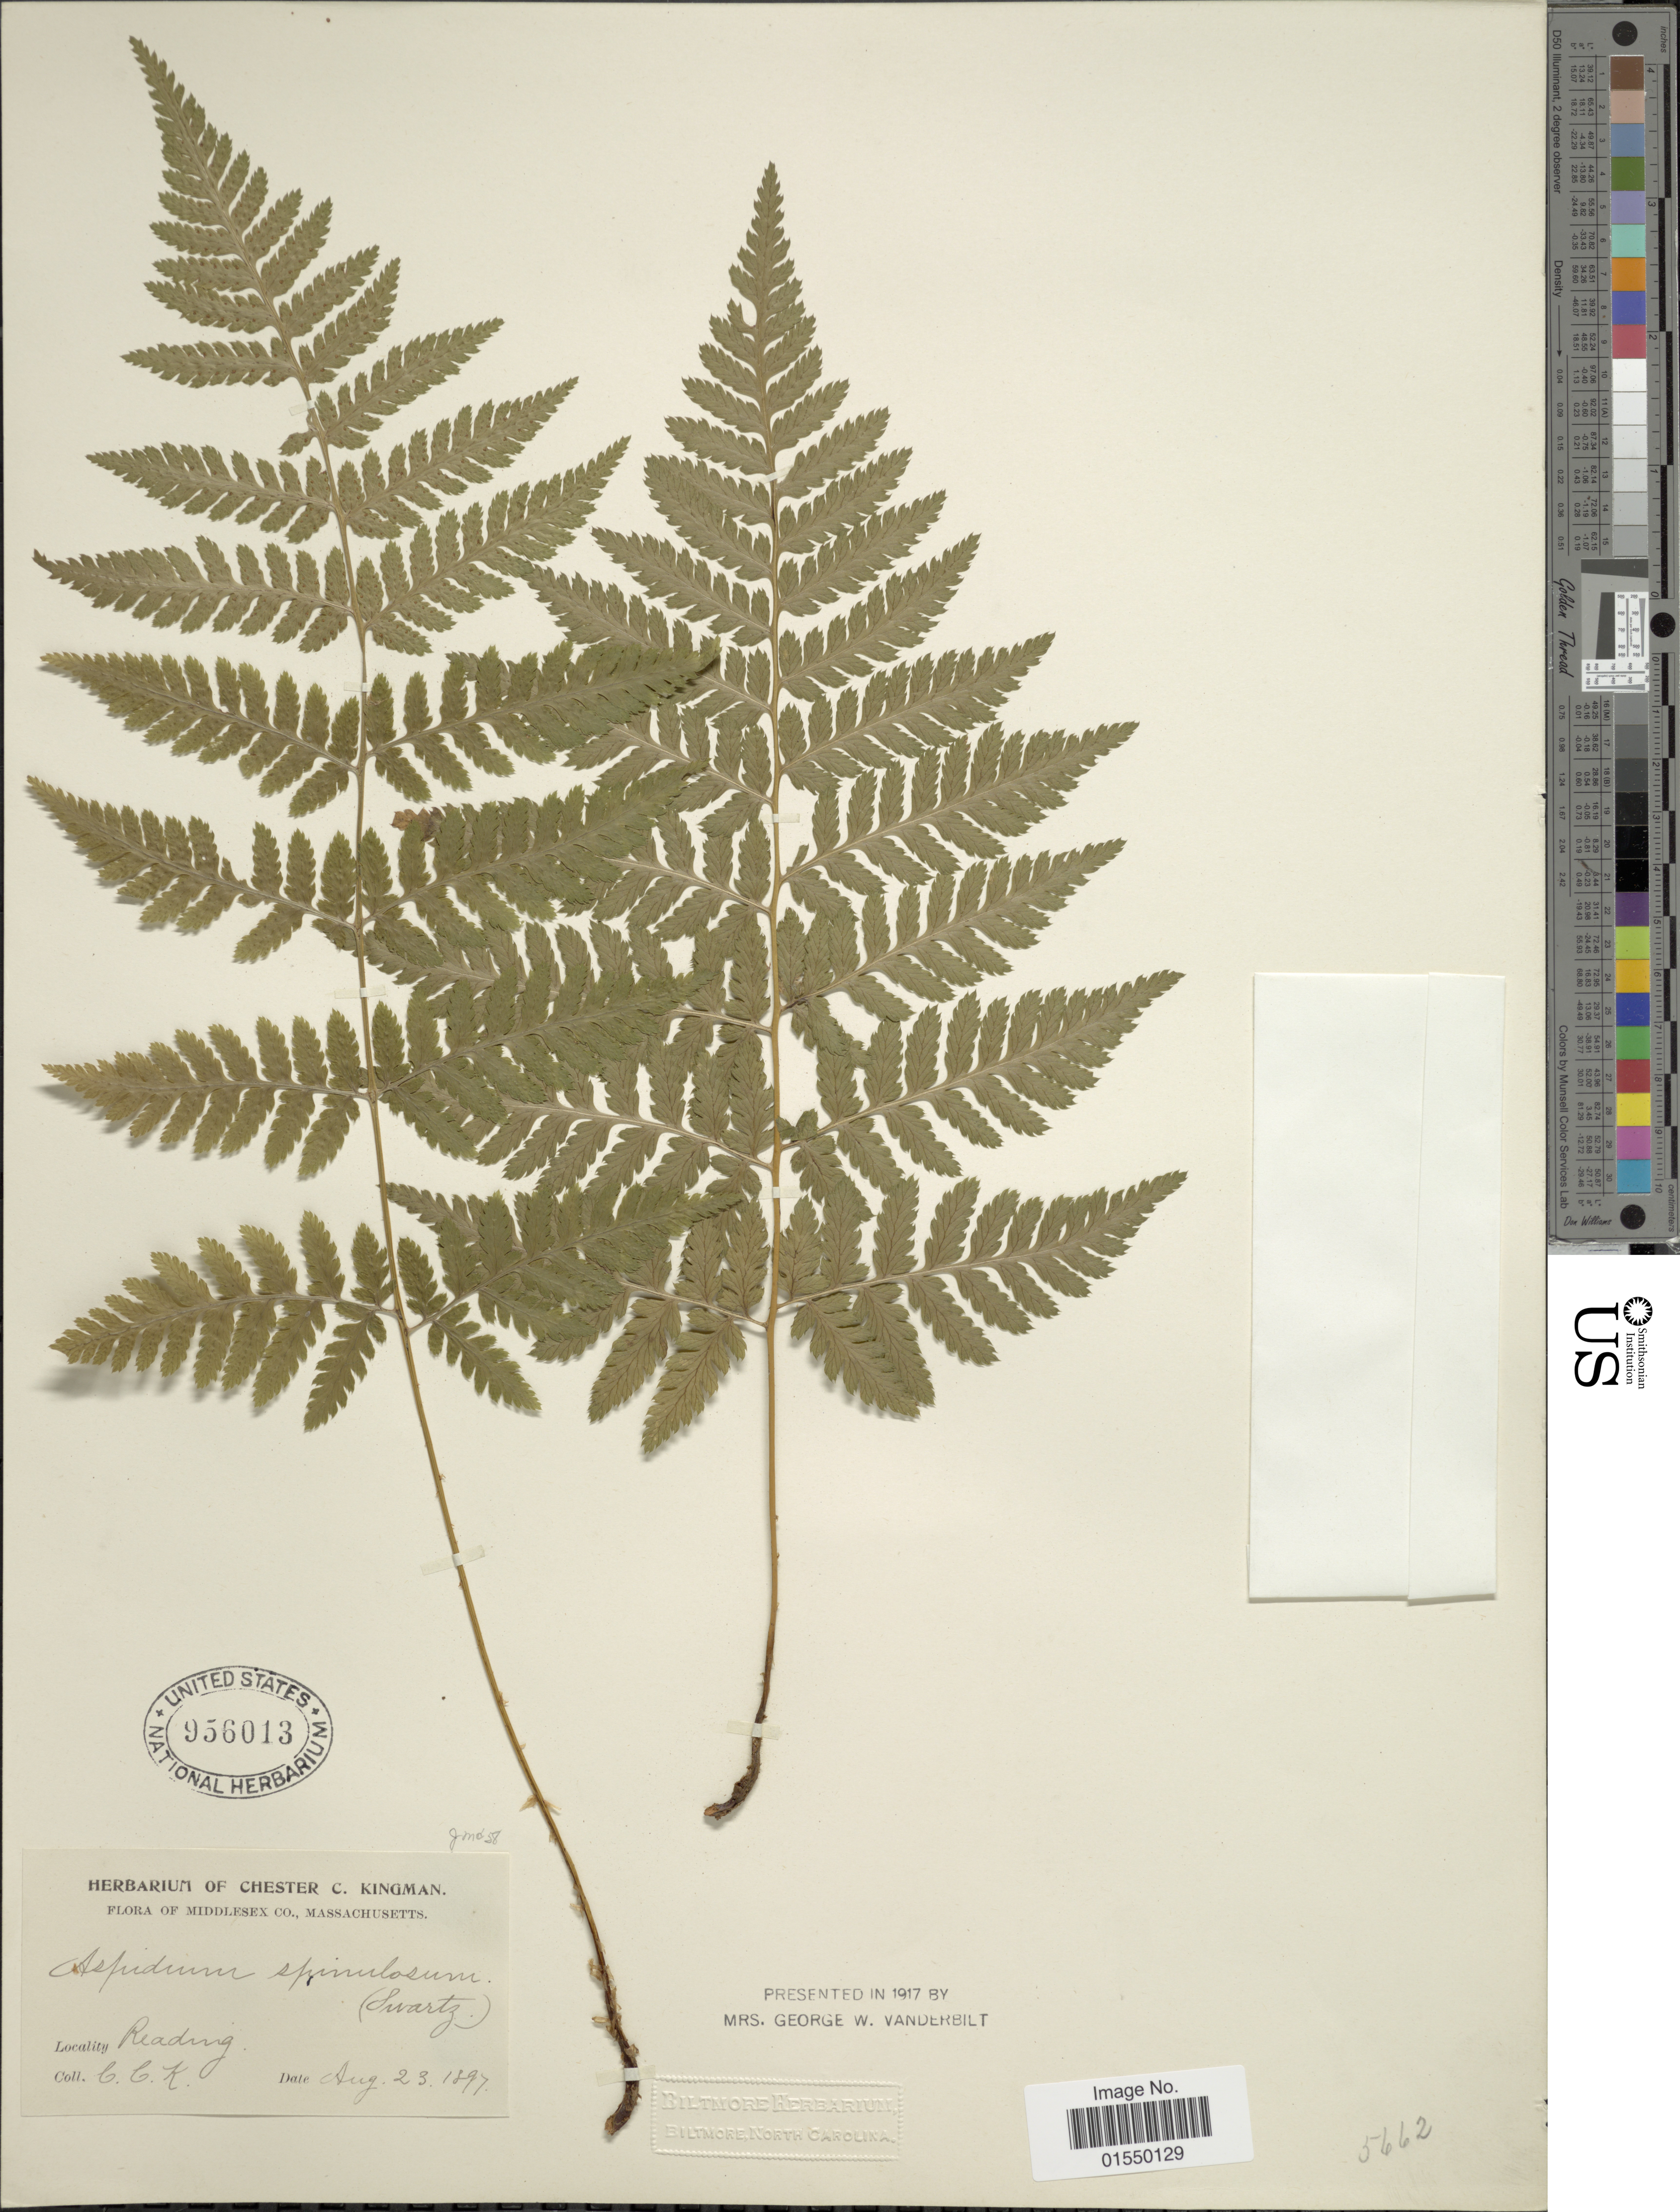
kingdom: Plantae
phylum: Tracheophyta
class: Polypodiopsida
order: Polypodiales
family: Dryopteridaceae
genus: Dryopteris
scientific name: Dryopteris carthusiana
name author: (Villars) H.P. Fuchs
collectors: C. Kingman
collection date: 1897-08-23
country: United States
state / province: Massachusetts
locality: Middlesex Co., Reading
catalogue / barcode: US 956013